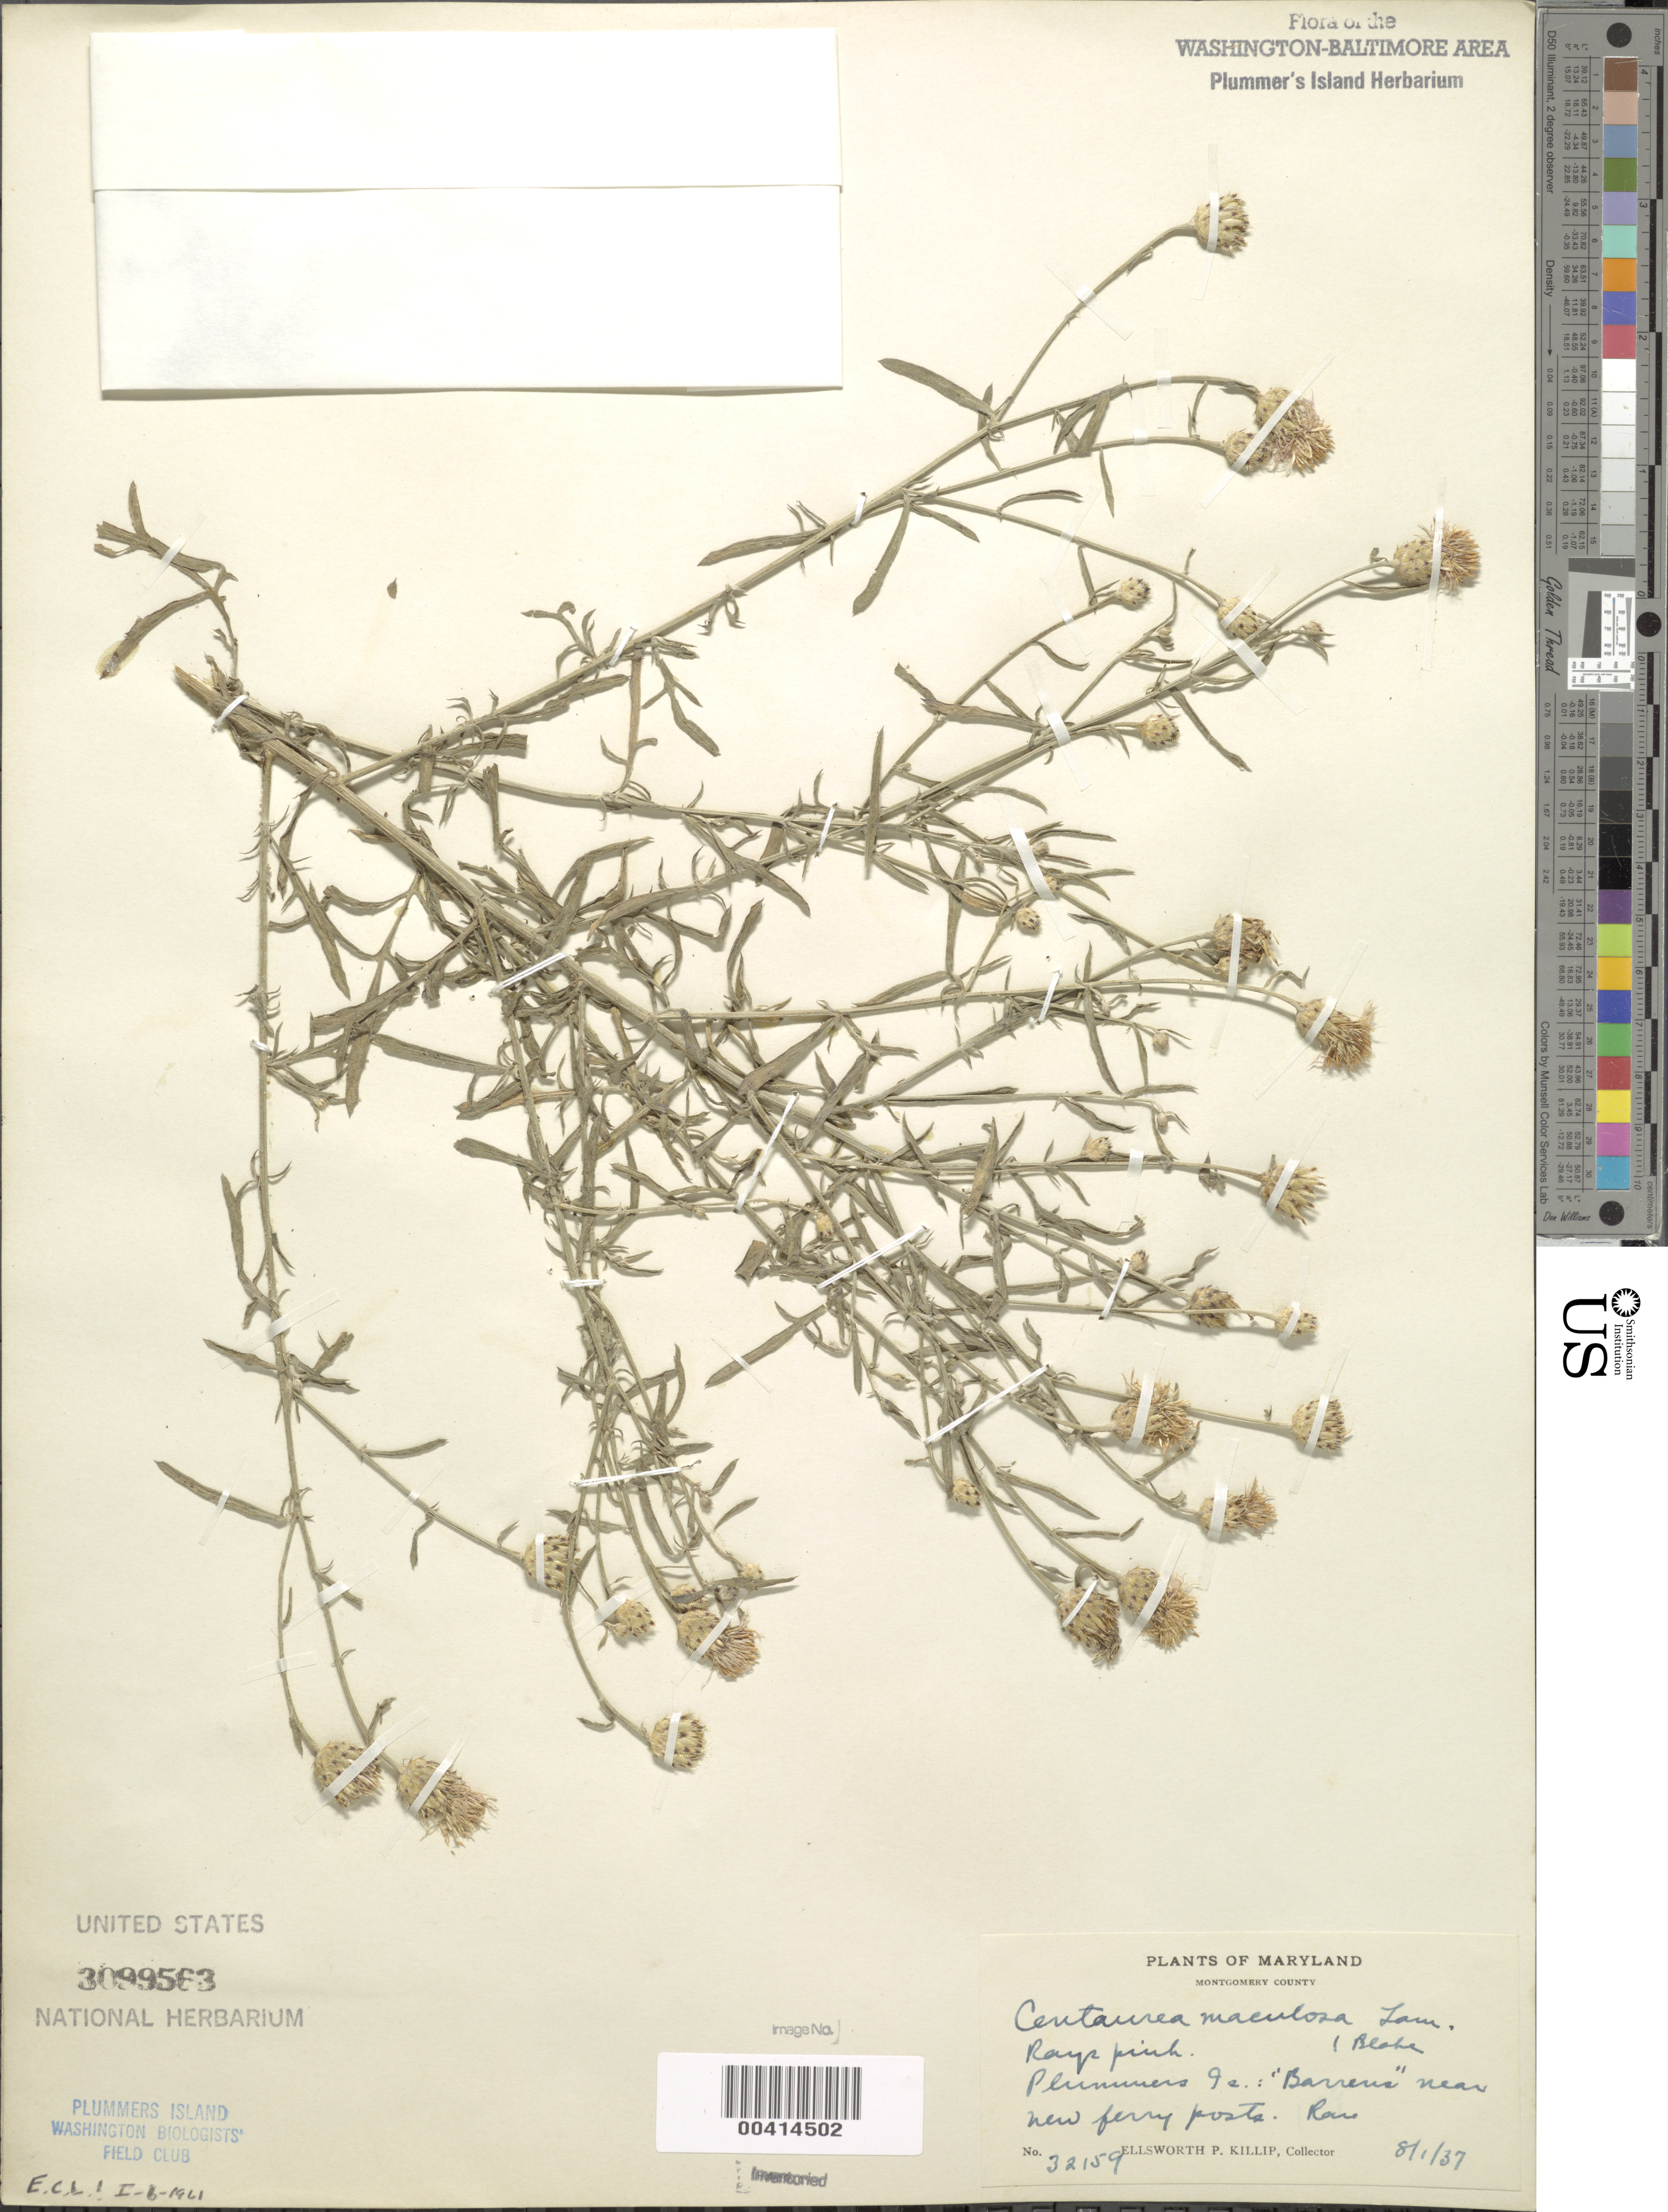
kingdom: Plantae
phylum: Tracheophyta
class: Magnoliopsida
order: Asterales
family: Asteraceae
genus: Centaurea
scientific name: Centaurea stoebe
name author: L.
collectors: E. P. Killip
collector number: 32159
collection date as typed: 01 Aug 1937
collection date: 1937-08-01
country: United States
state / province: Maryland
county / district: Montgomery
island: Plummers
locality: Plummer's Island; "barrens" near new ferry posts C. & O. Canal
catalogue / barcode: US 3099563